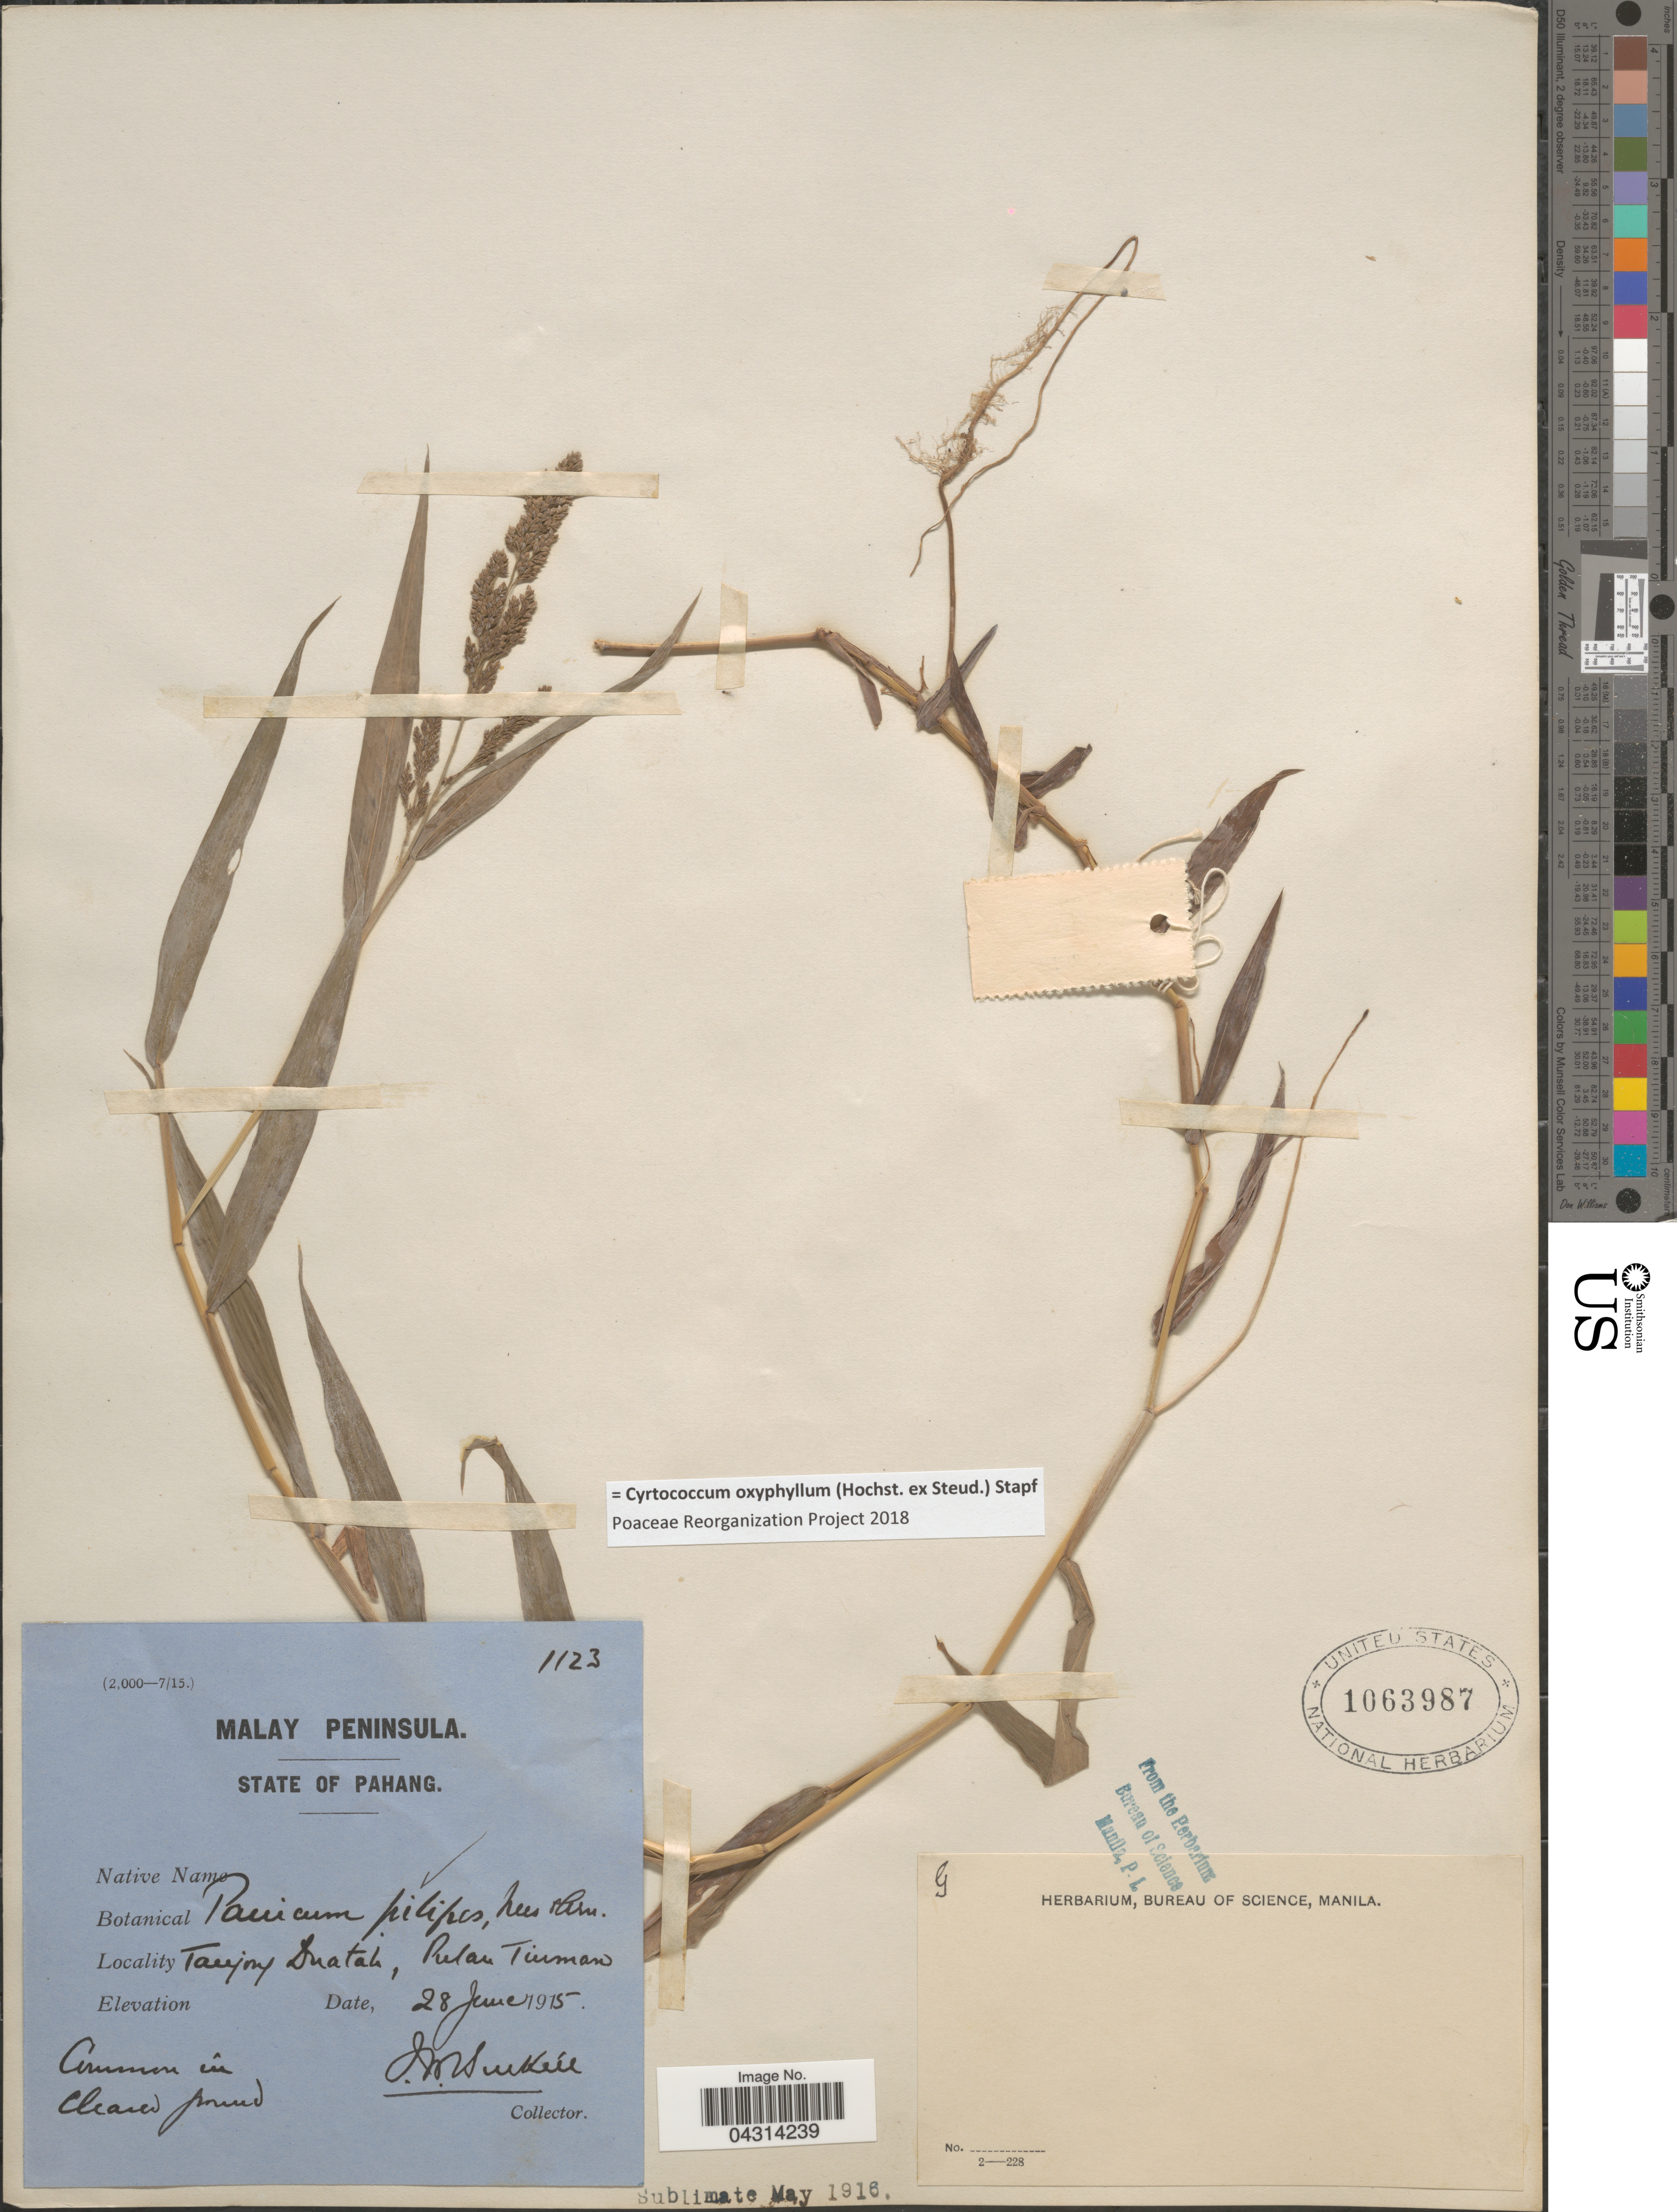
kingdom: Plantae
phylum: Tracheophyta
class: Liliopsida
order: Poales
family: Poaceae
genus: Cyrtococcum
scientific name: Cyrtococcum oxyphyllum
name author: (Steud.) Stapf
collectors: J. F. Duthie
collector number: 1123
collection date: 1915-06-28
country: Malaysia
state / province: Pahang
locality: Malay Peninsula. Tauyong Duatah, Pulau Tiuman.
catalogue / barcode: US 1063987